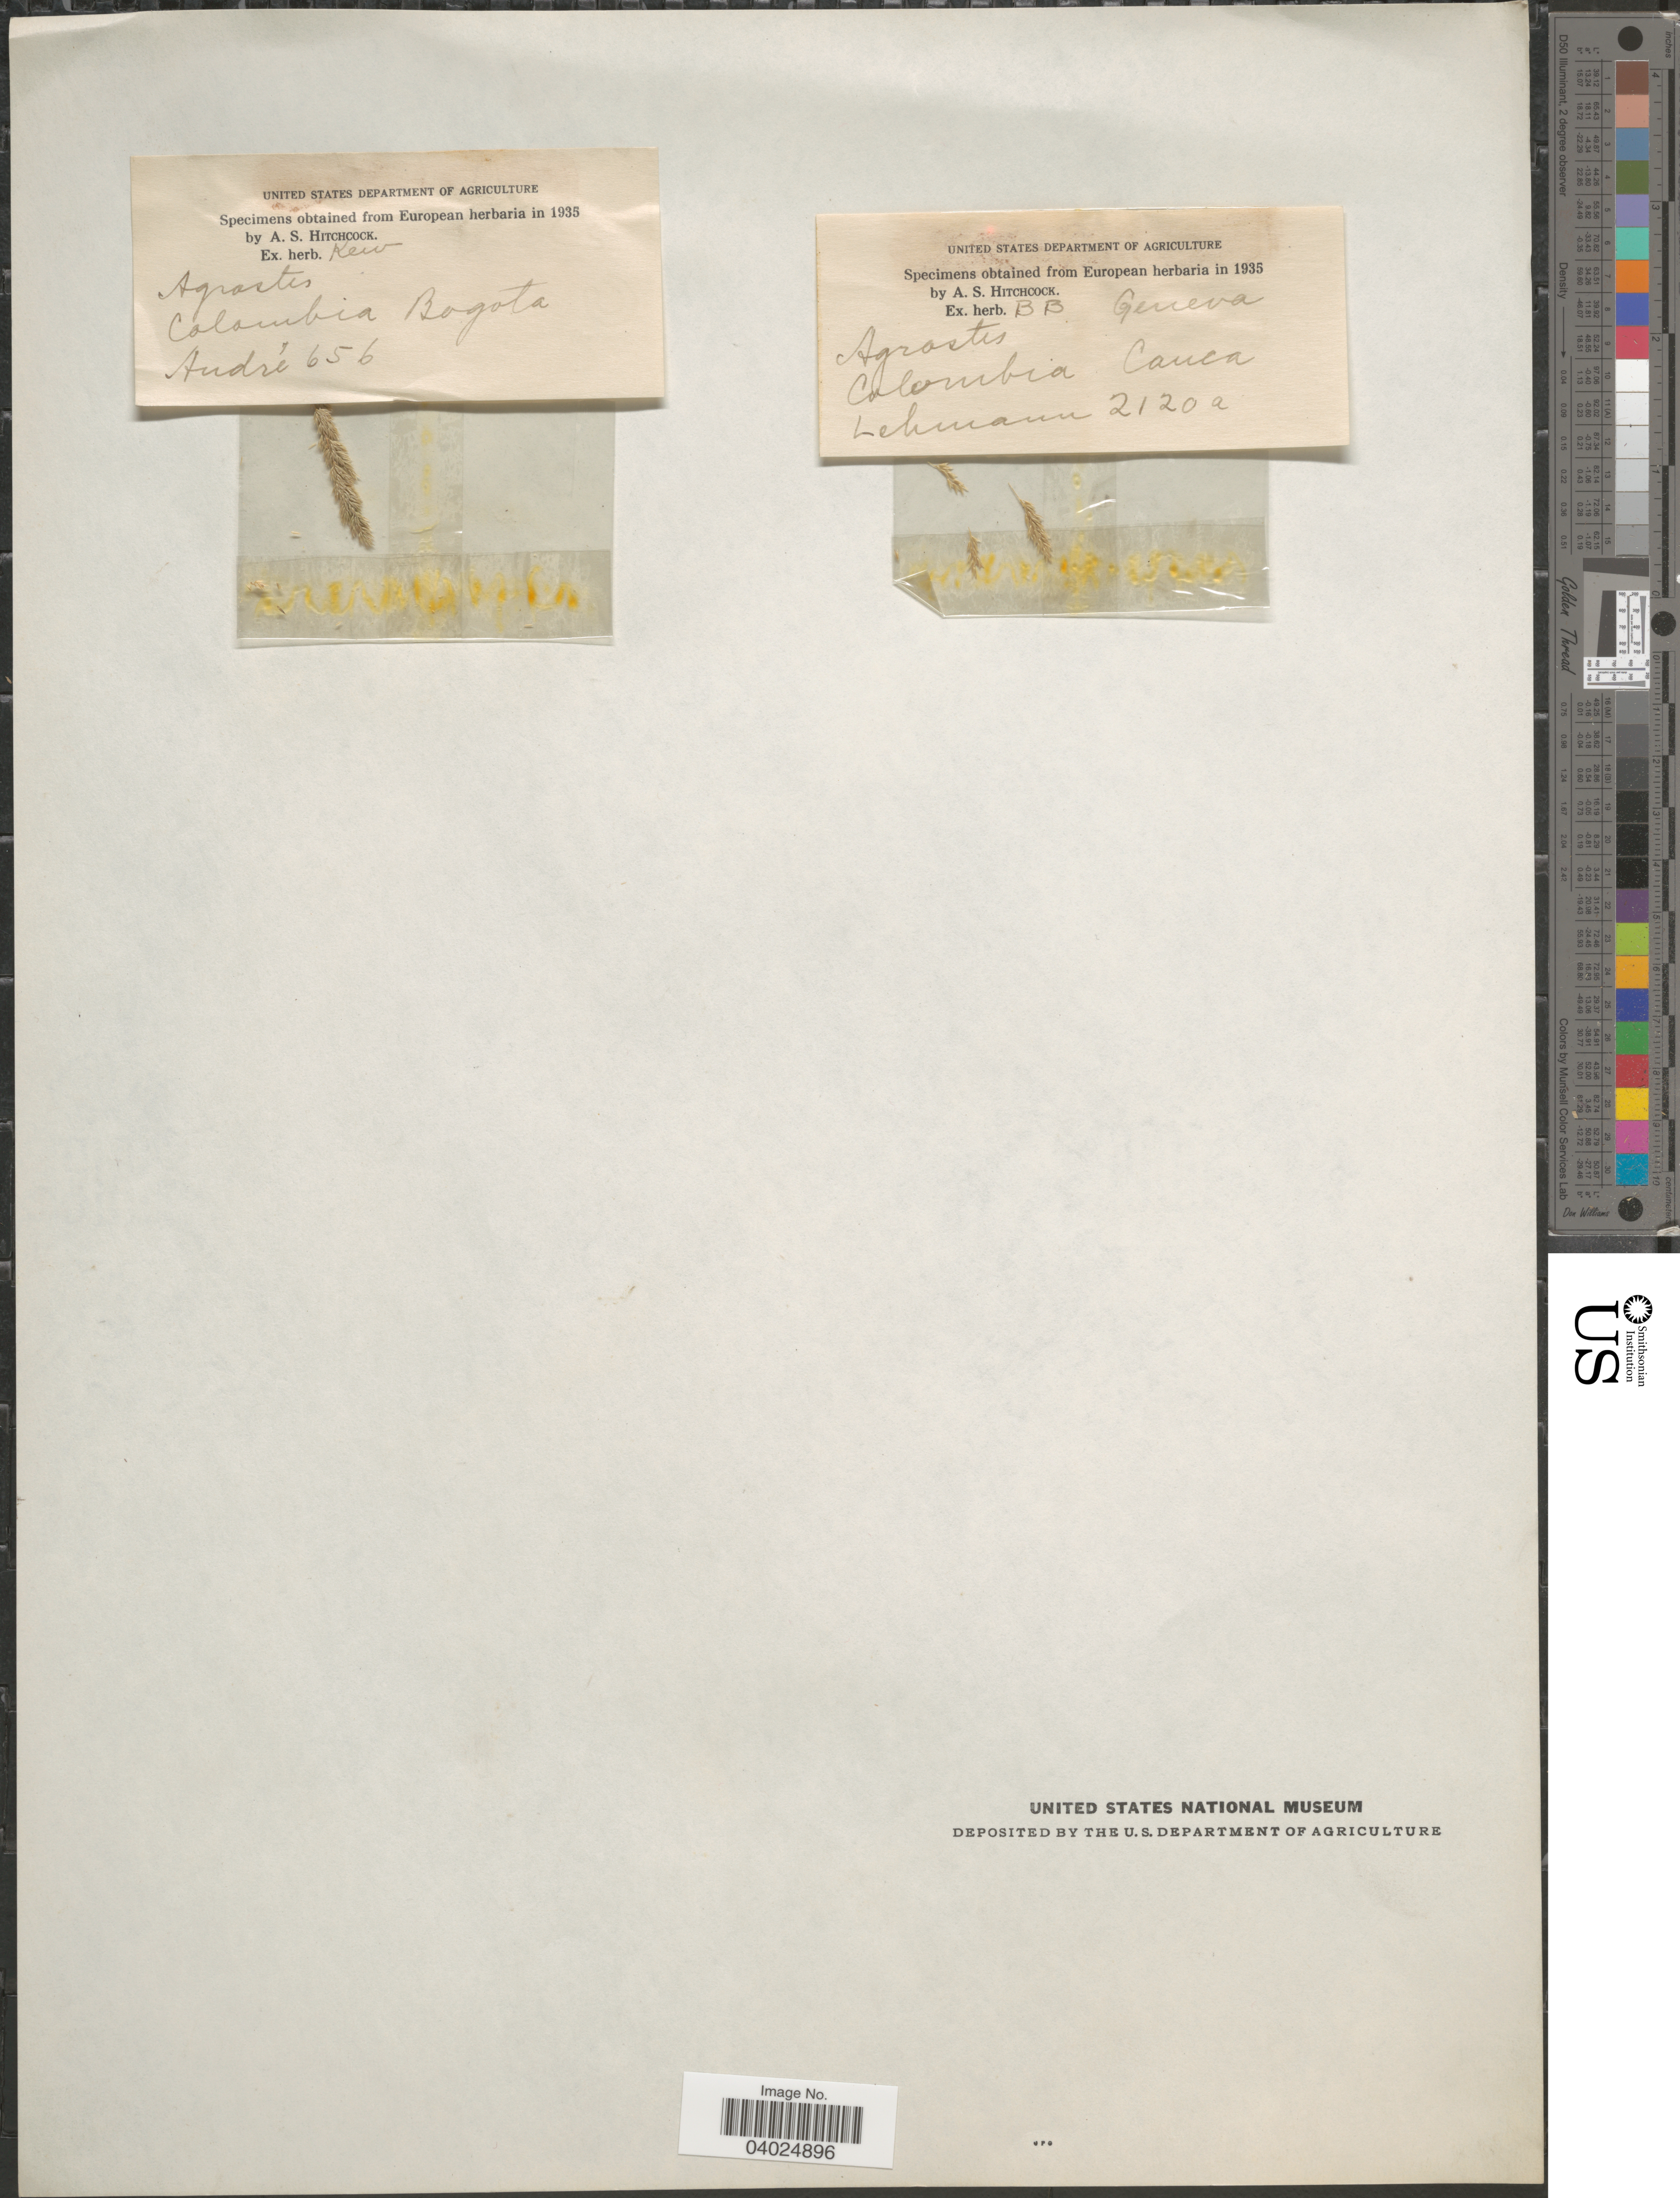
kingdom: Plantae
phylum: Tracheophyta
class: Liliopsida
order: Poales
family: Poaceae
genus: Agrostis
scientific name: Agrostis tolucensis Kunth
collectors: -. Lehmann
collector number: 2120 a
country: Colombia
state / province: Cauca